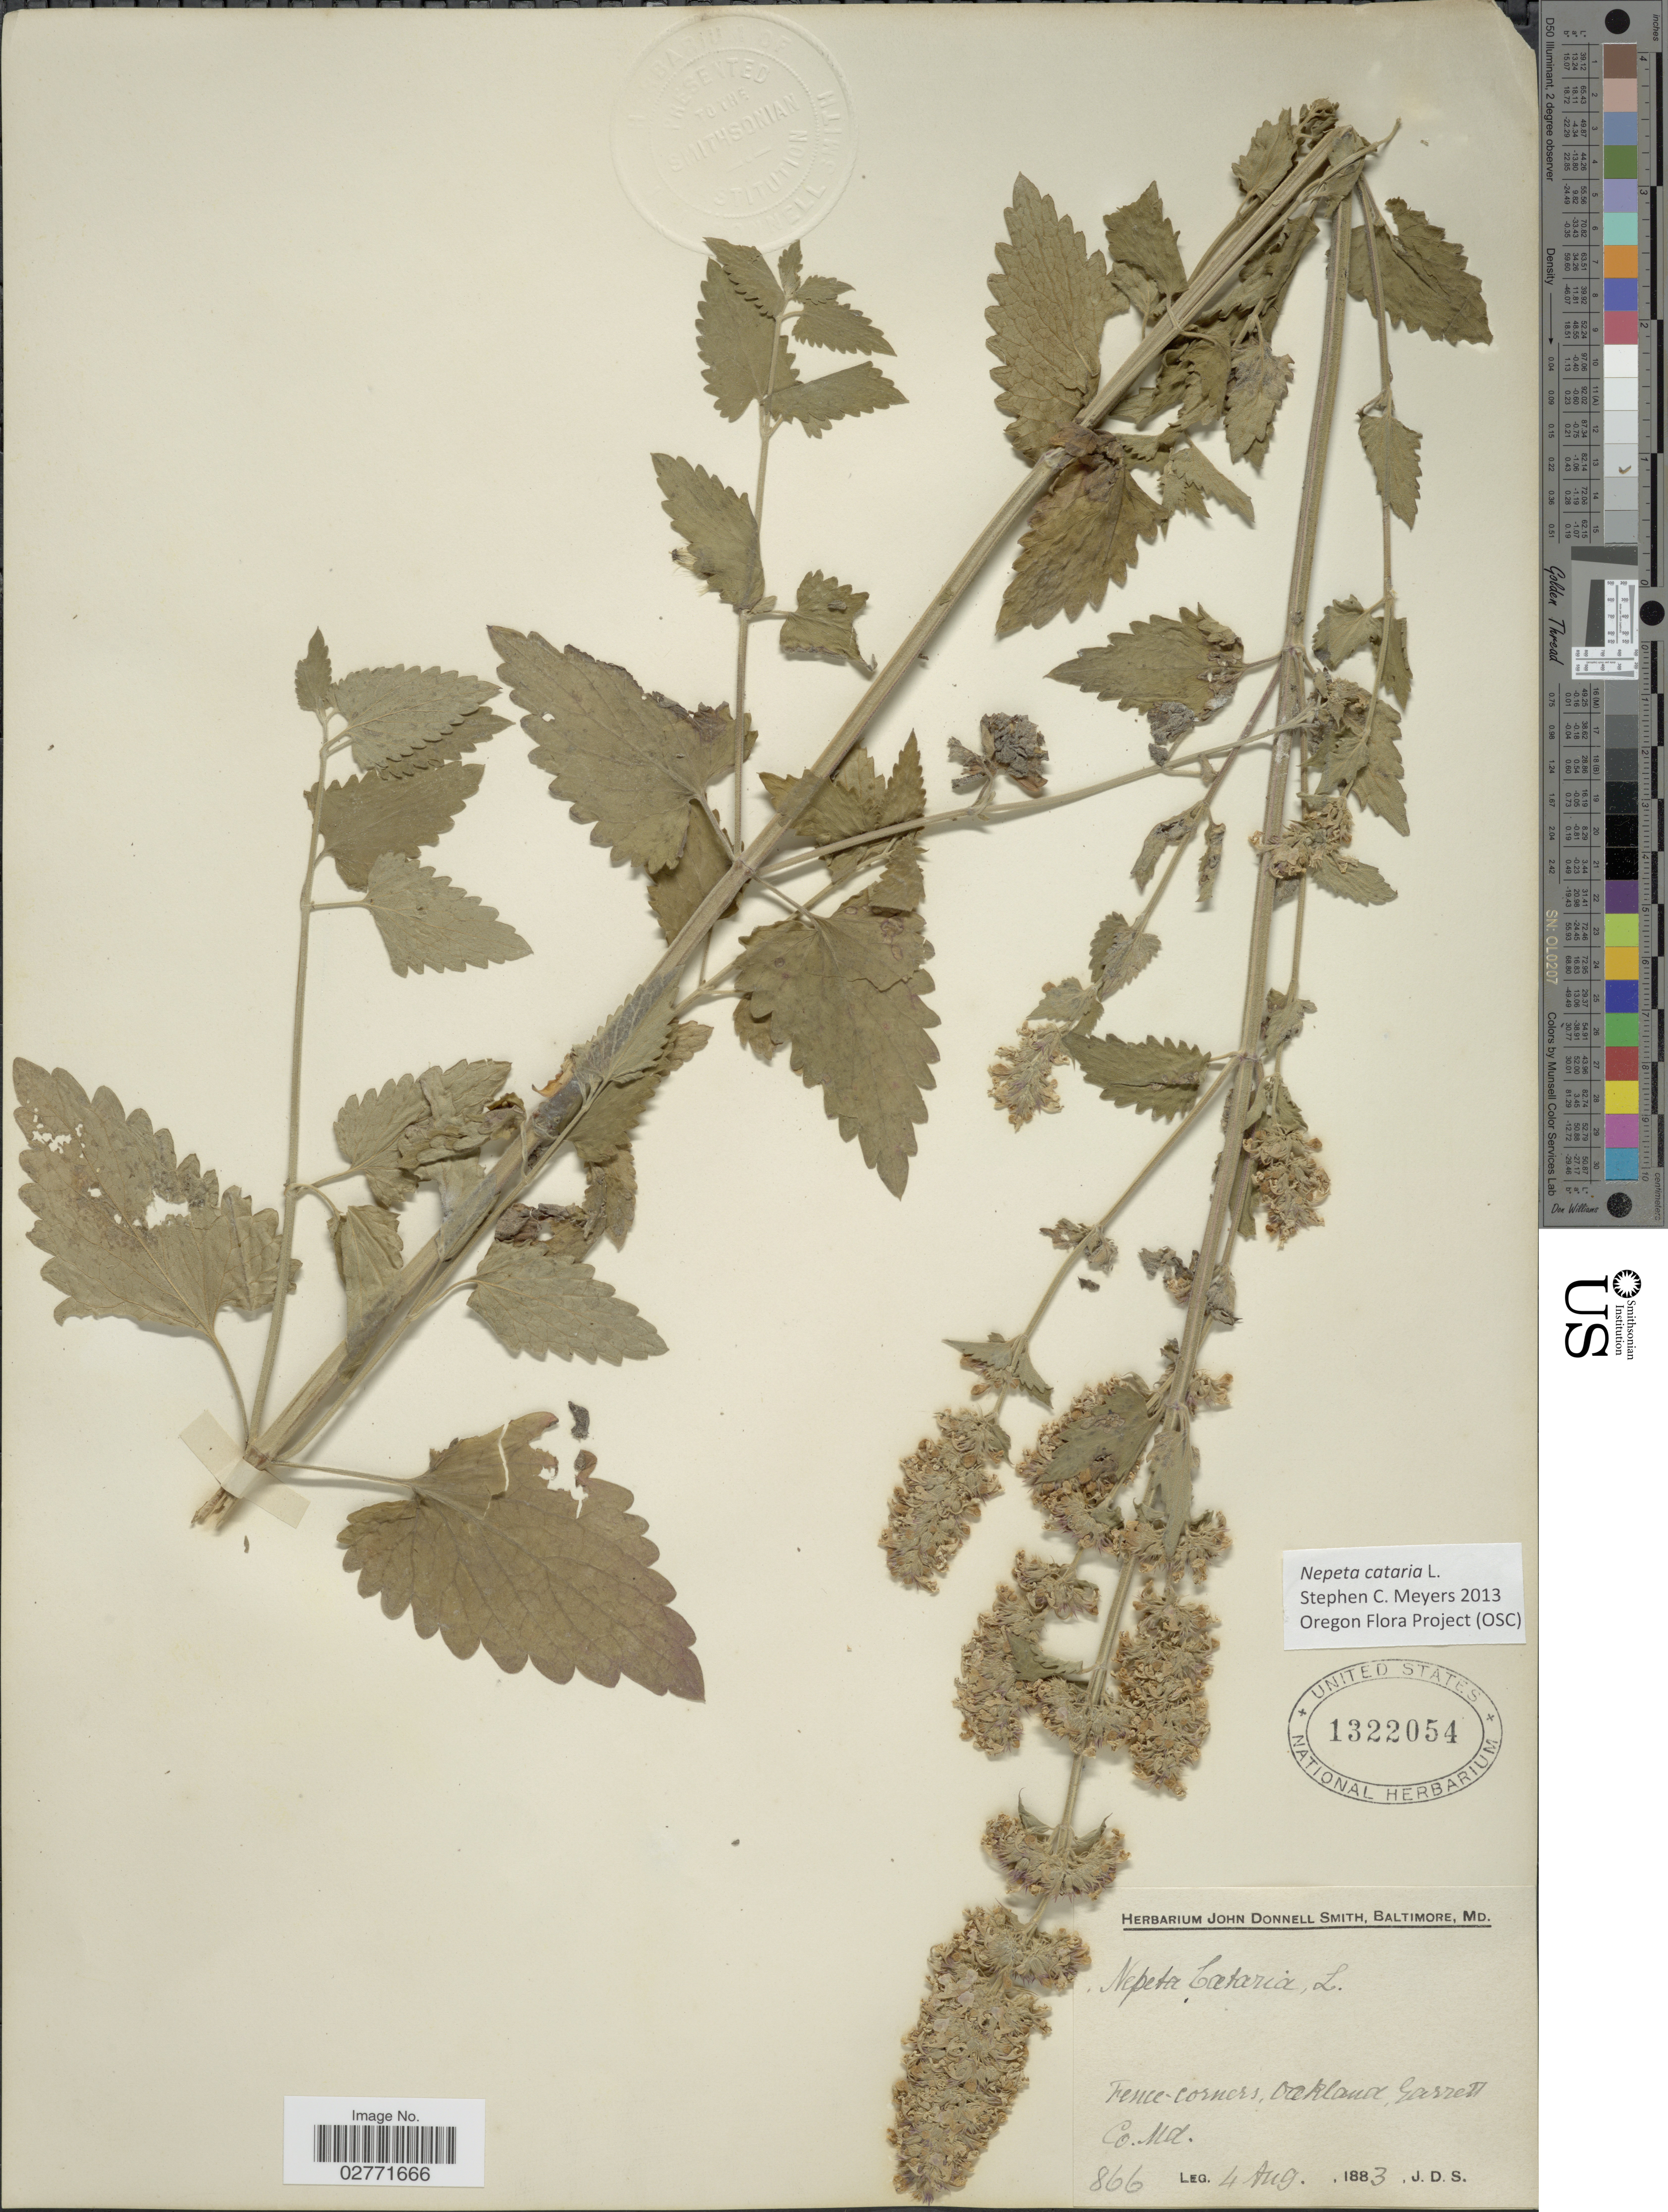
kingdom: Plantae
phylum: Tracheophyta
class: Magnoliopsida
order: Lamiales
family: Lamiaceae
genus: Nepeta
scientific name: Nepeta cataria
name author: L.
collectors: J. Donnell Smith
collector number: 866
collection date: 1883-08-04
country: United States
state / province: Maryland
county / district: Garrett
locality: Fence-Corners, Oakland, Garrett Co.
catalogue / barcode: US 1322054